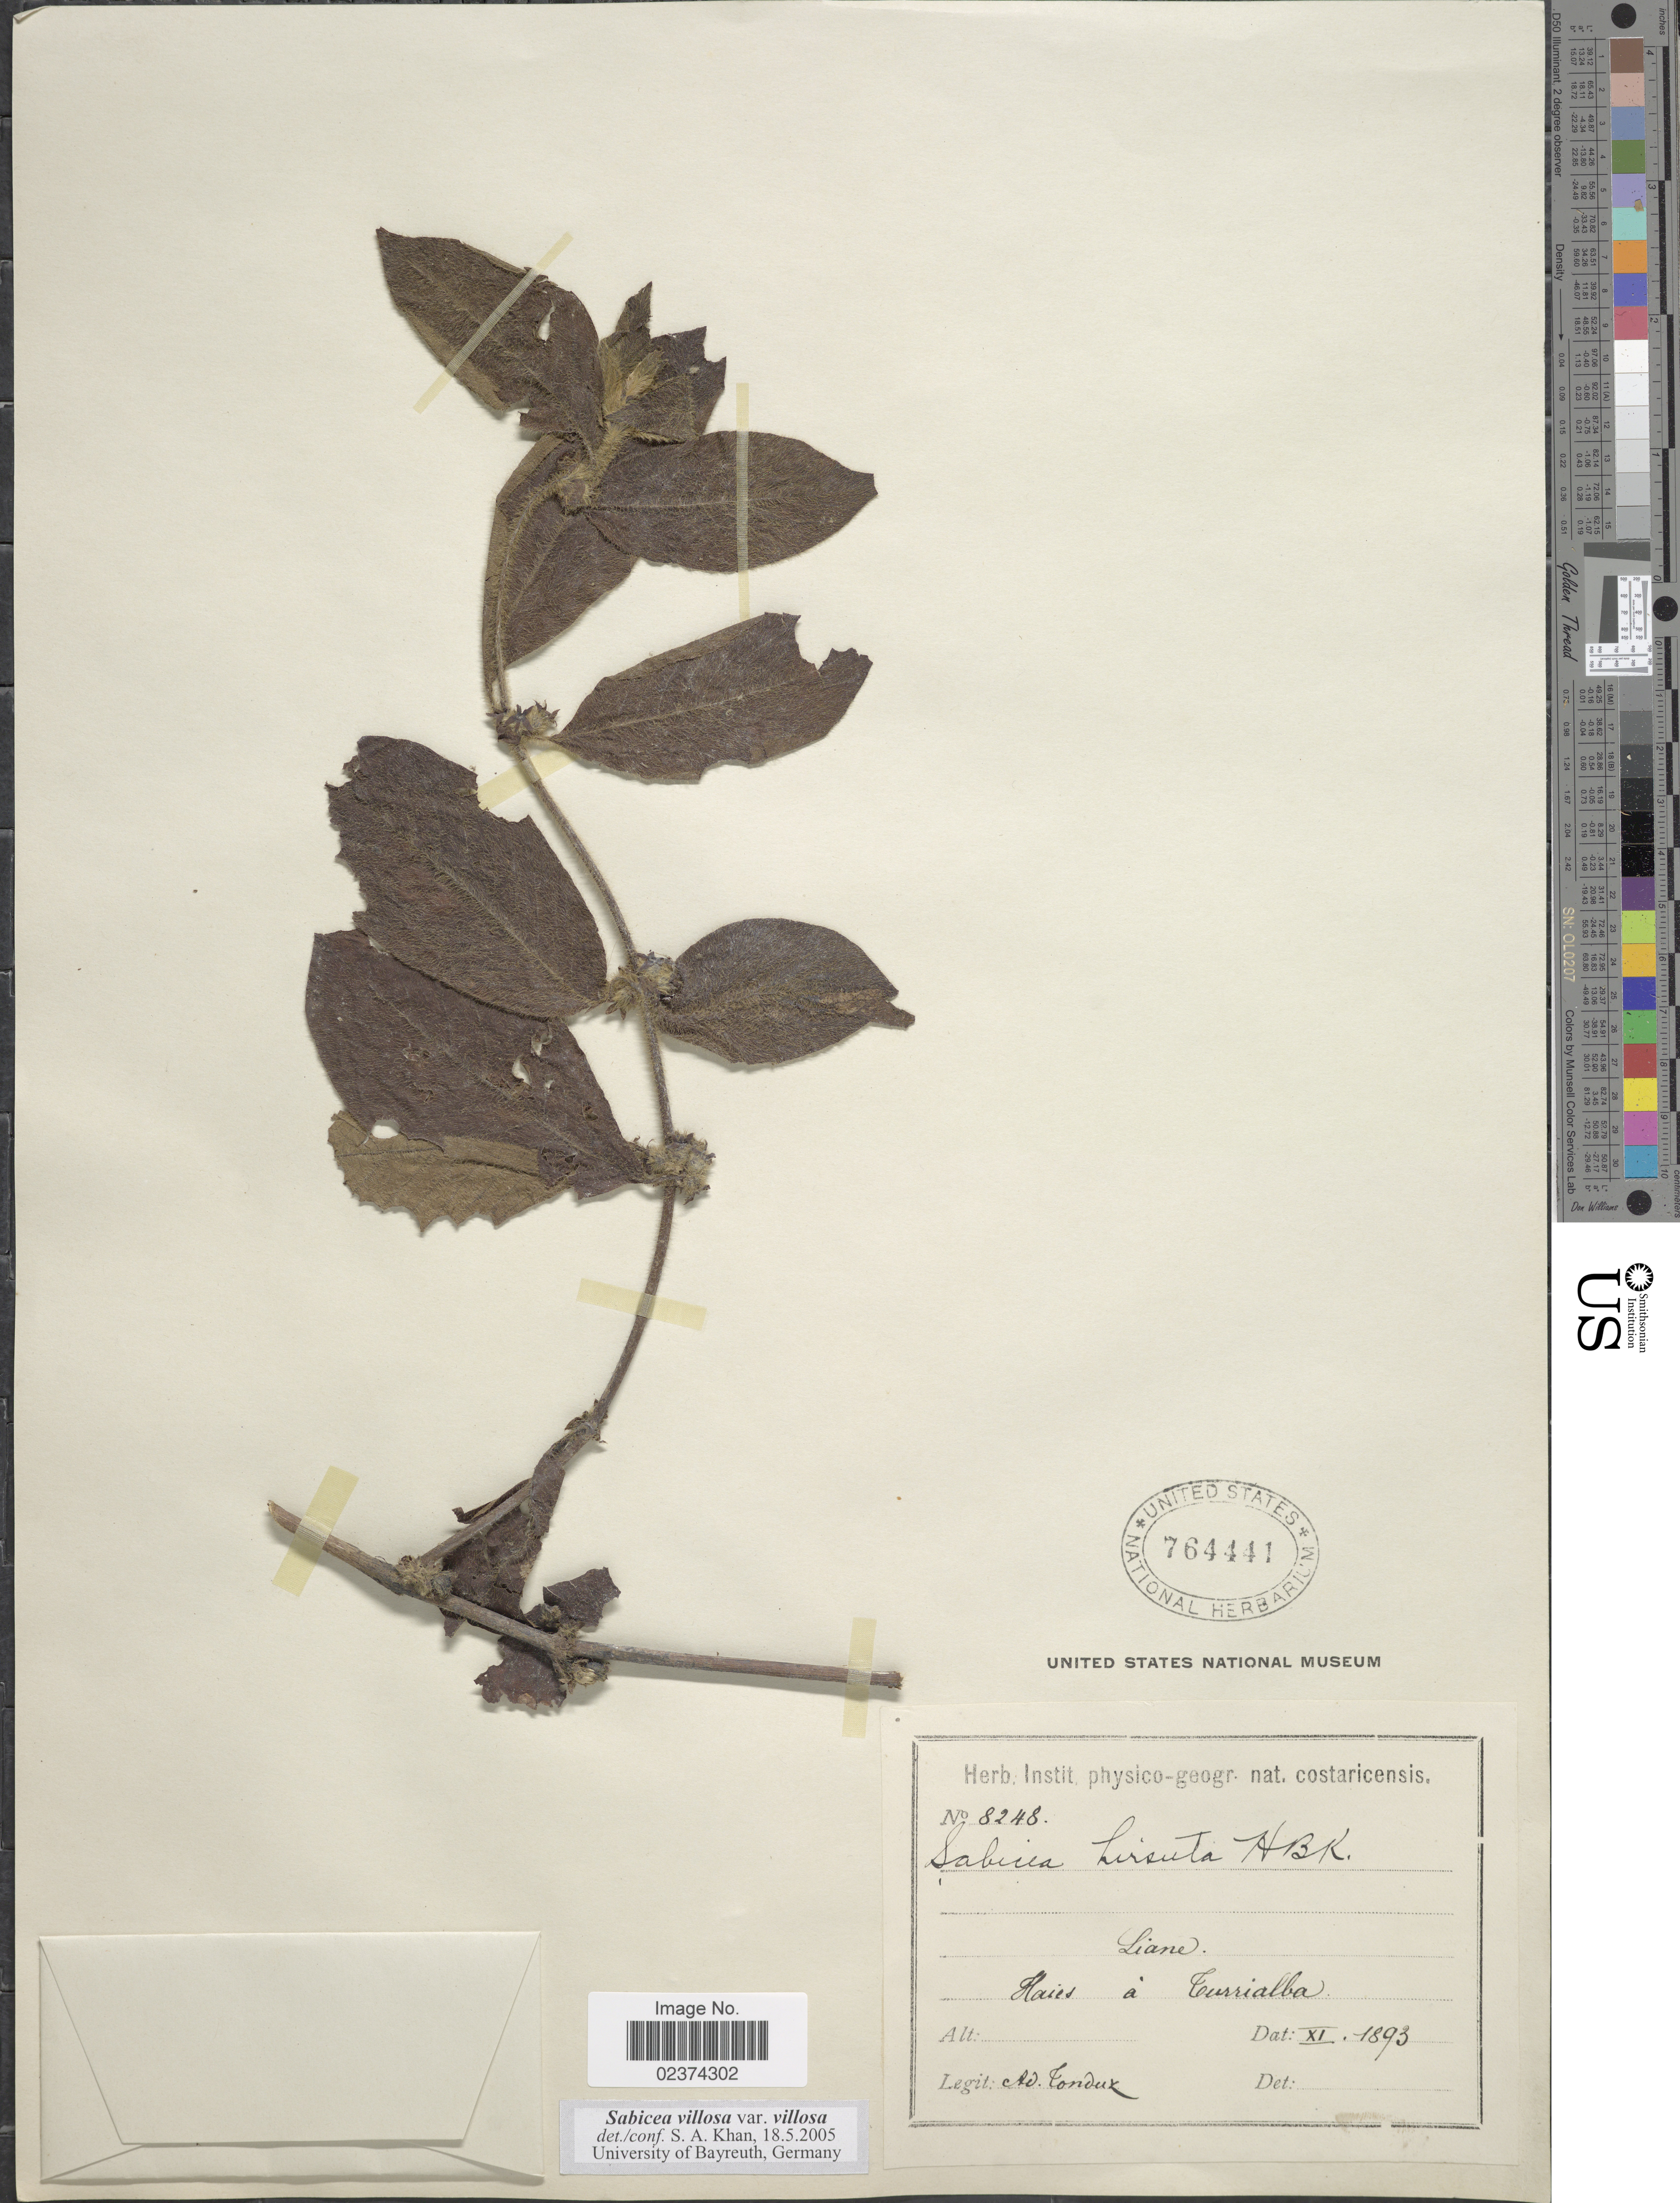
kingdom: Plantae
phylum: Tracheophyta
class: Magnoliopsida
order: Gentianales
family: Rubiaceae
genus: Sabicea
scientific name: Sabicea hirsuta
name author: Kunth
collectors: A. Tonduz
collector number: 8248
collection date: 1893-11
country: Costa Rica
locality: Liane, Haies á Turrialba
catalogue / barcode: US 764441